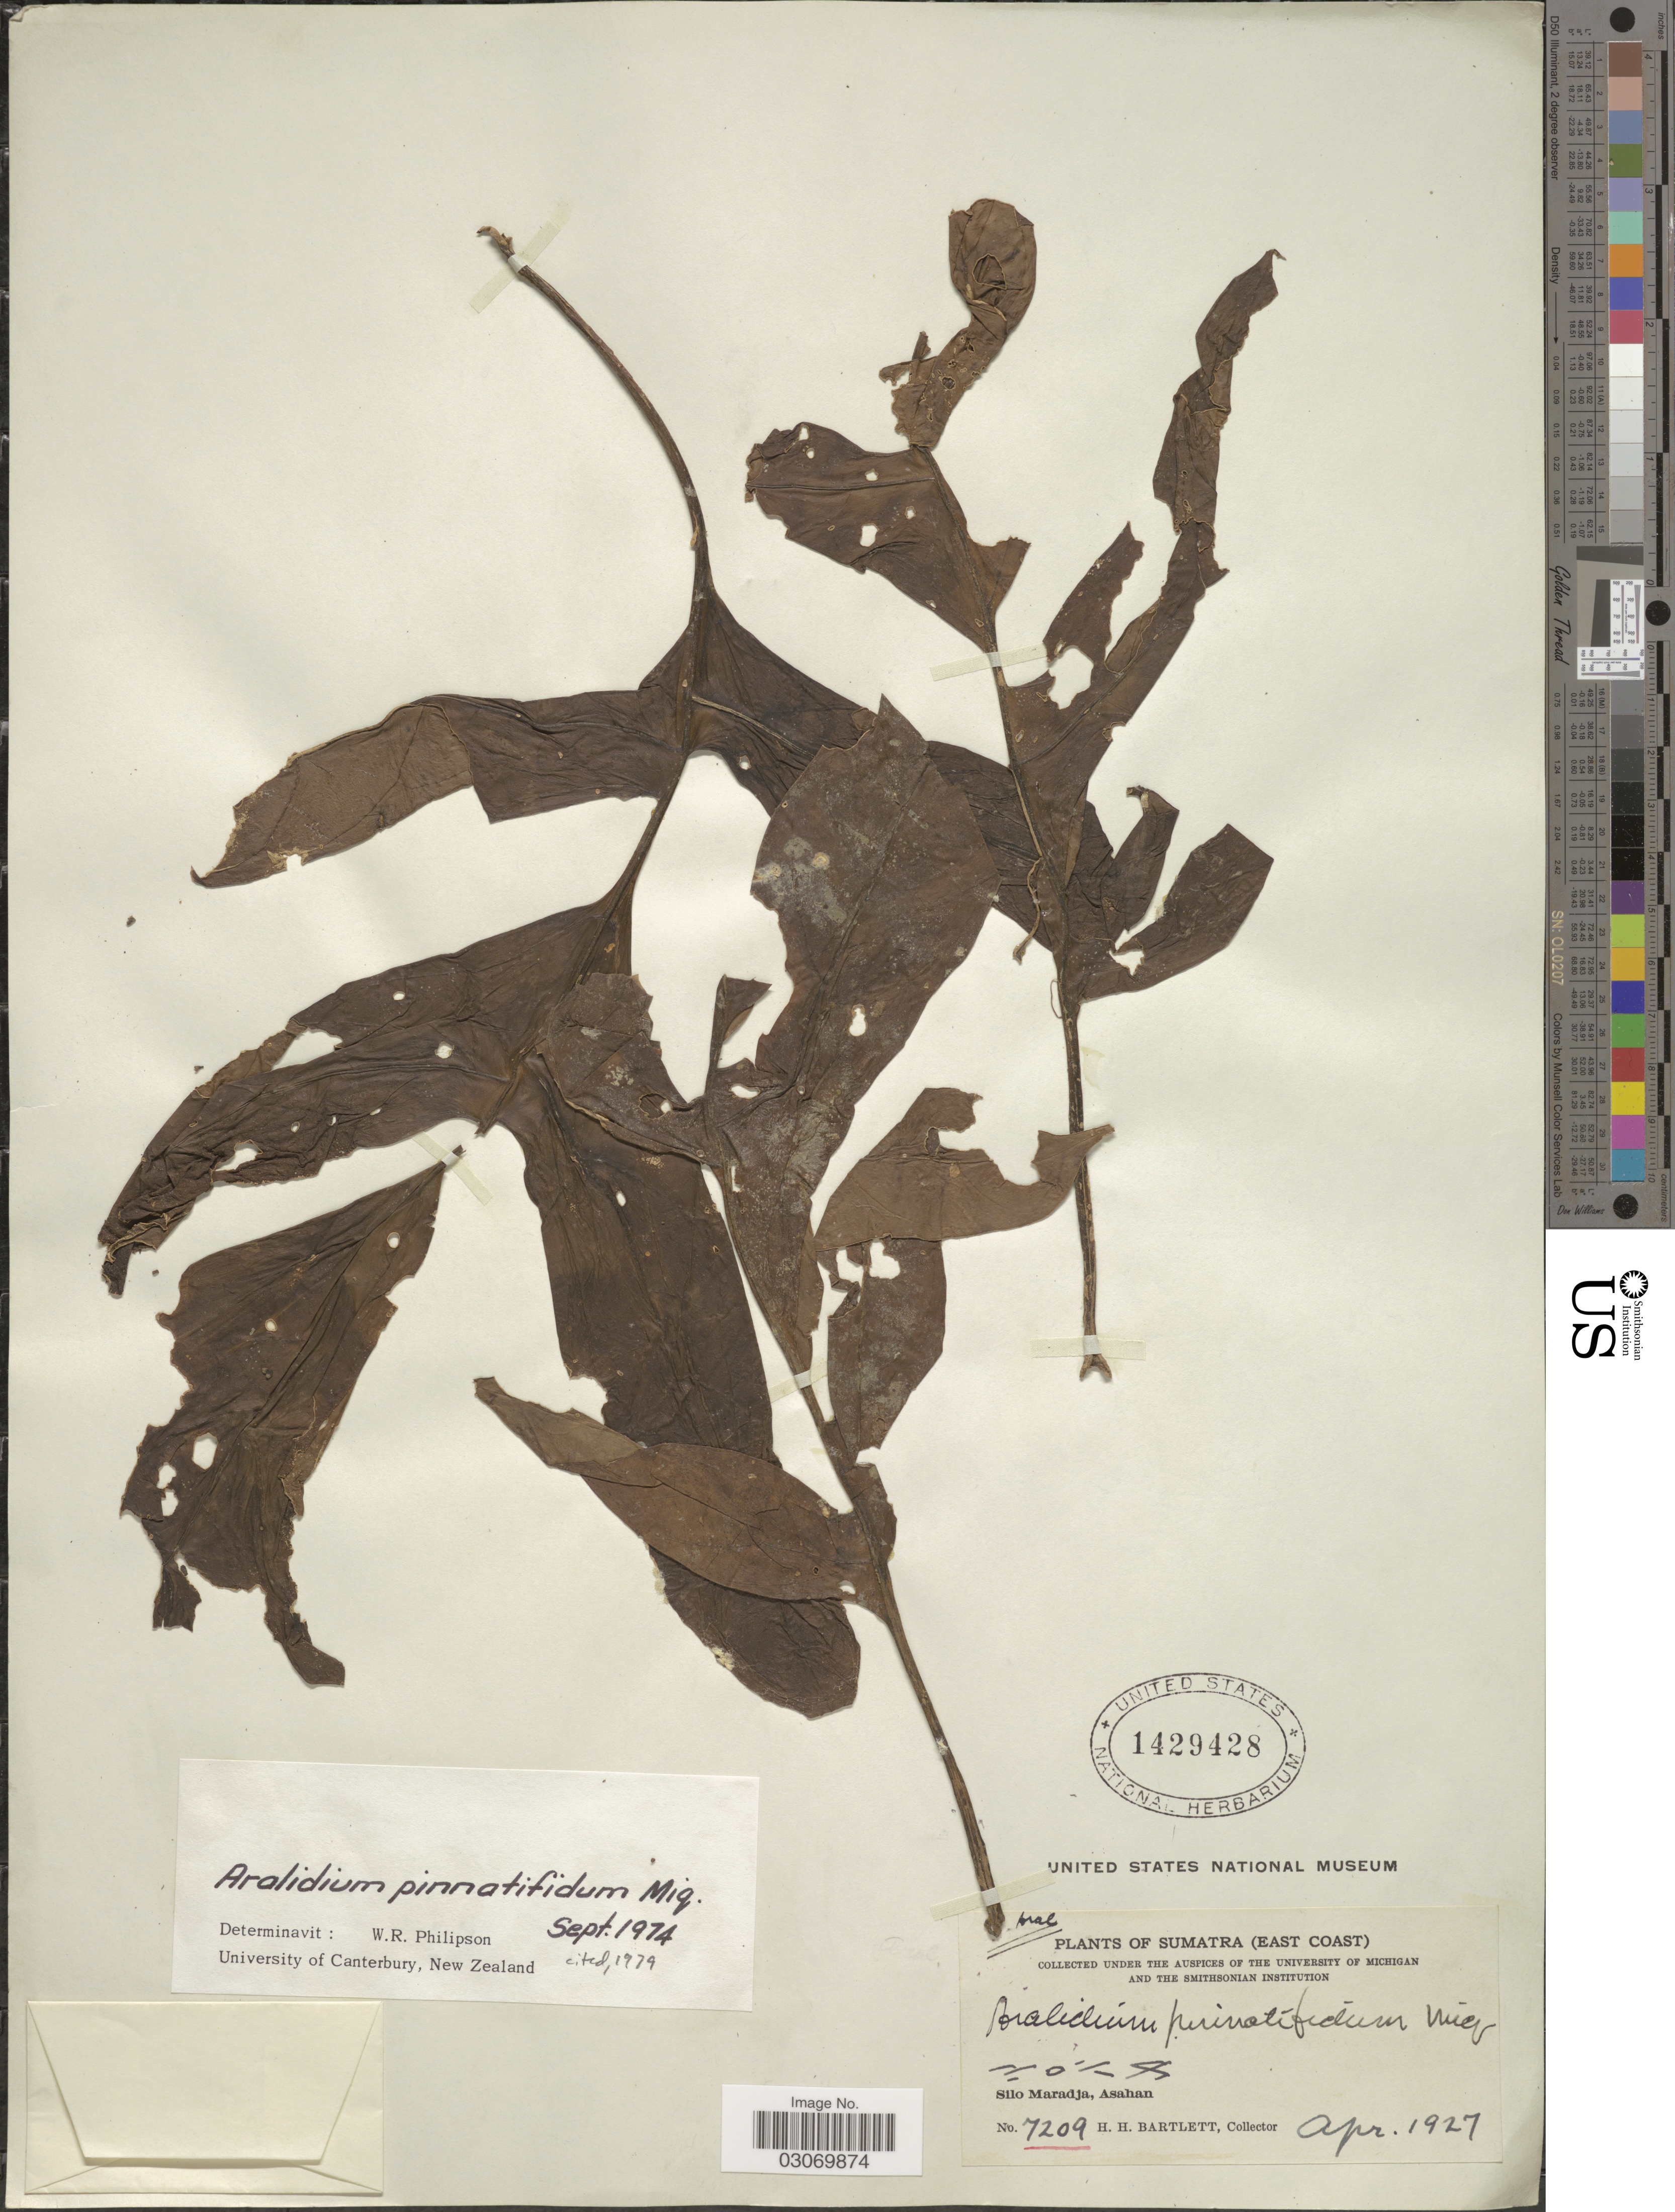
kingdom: Plantae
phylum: Tracheophyta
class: Magnoliopsida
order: Apiales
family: Torricelliaceae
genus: Aralidium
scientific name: Aralidium pinnatifidum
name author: Miq.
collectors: H. H. Bartlett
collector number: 7209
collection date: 1927-04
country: Indonesia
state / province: Sumatra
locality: Sumatra (East Coast), Silo Maradja, Asahan.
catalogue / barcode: US 1429428